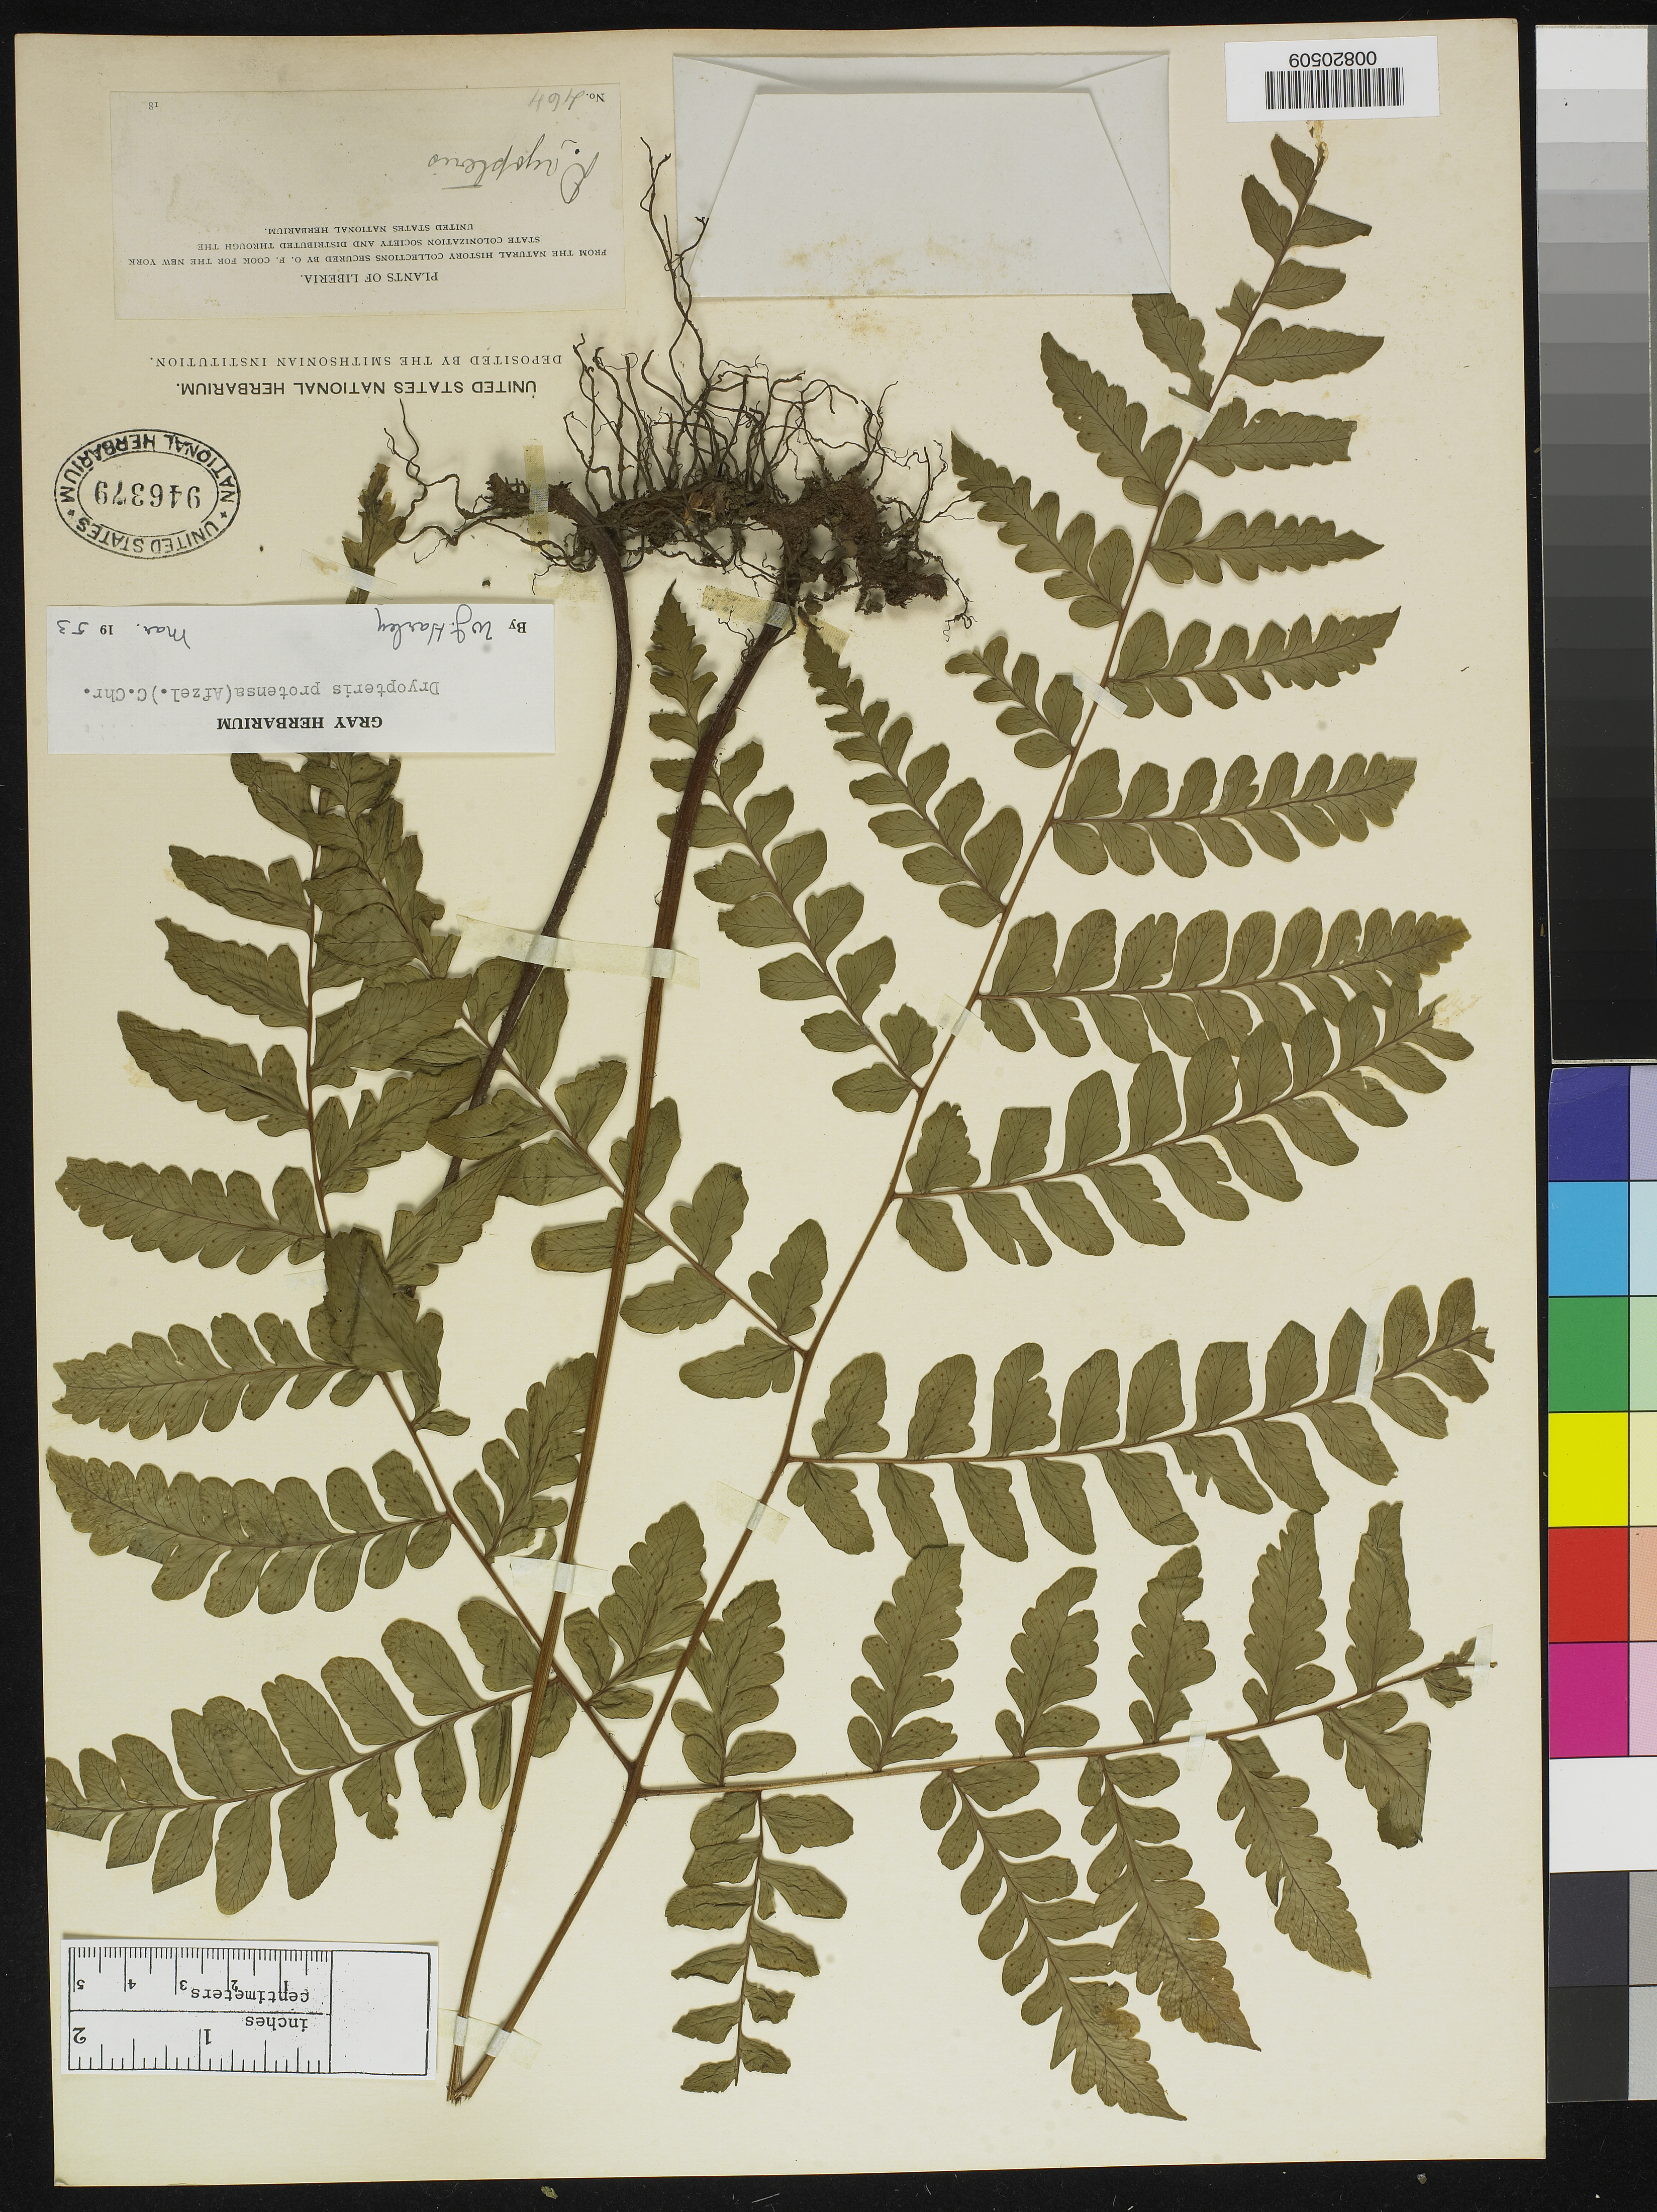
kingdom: Plantae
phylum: Tracheophyta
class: Polypodiopsida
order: Polypodiales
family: Tectariaceae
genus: Triplophyllum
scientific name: Triplophyllum protensum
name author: (Sw.) Holttum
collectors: O. F. Cook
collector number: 464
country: Liberia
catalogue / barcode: US 946379